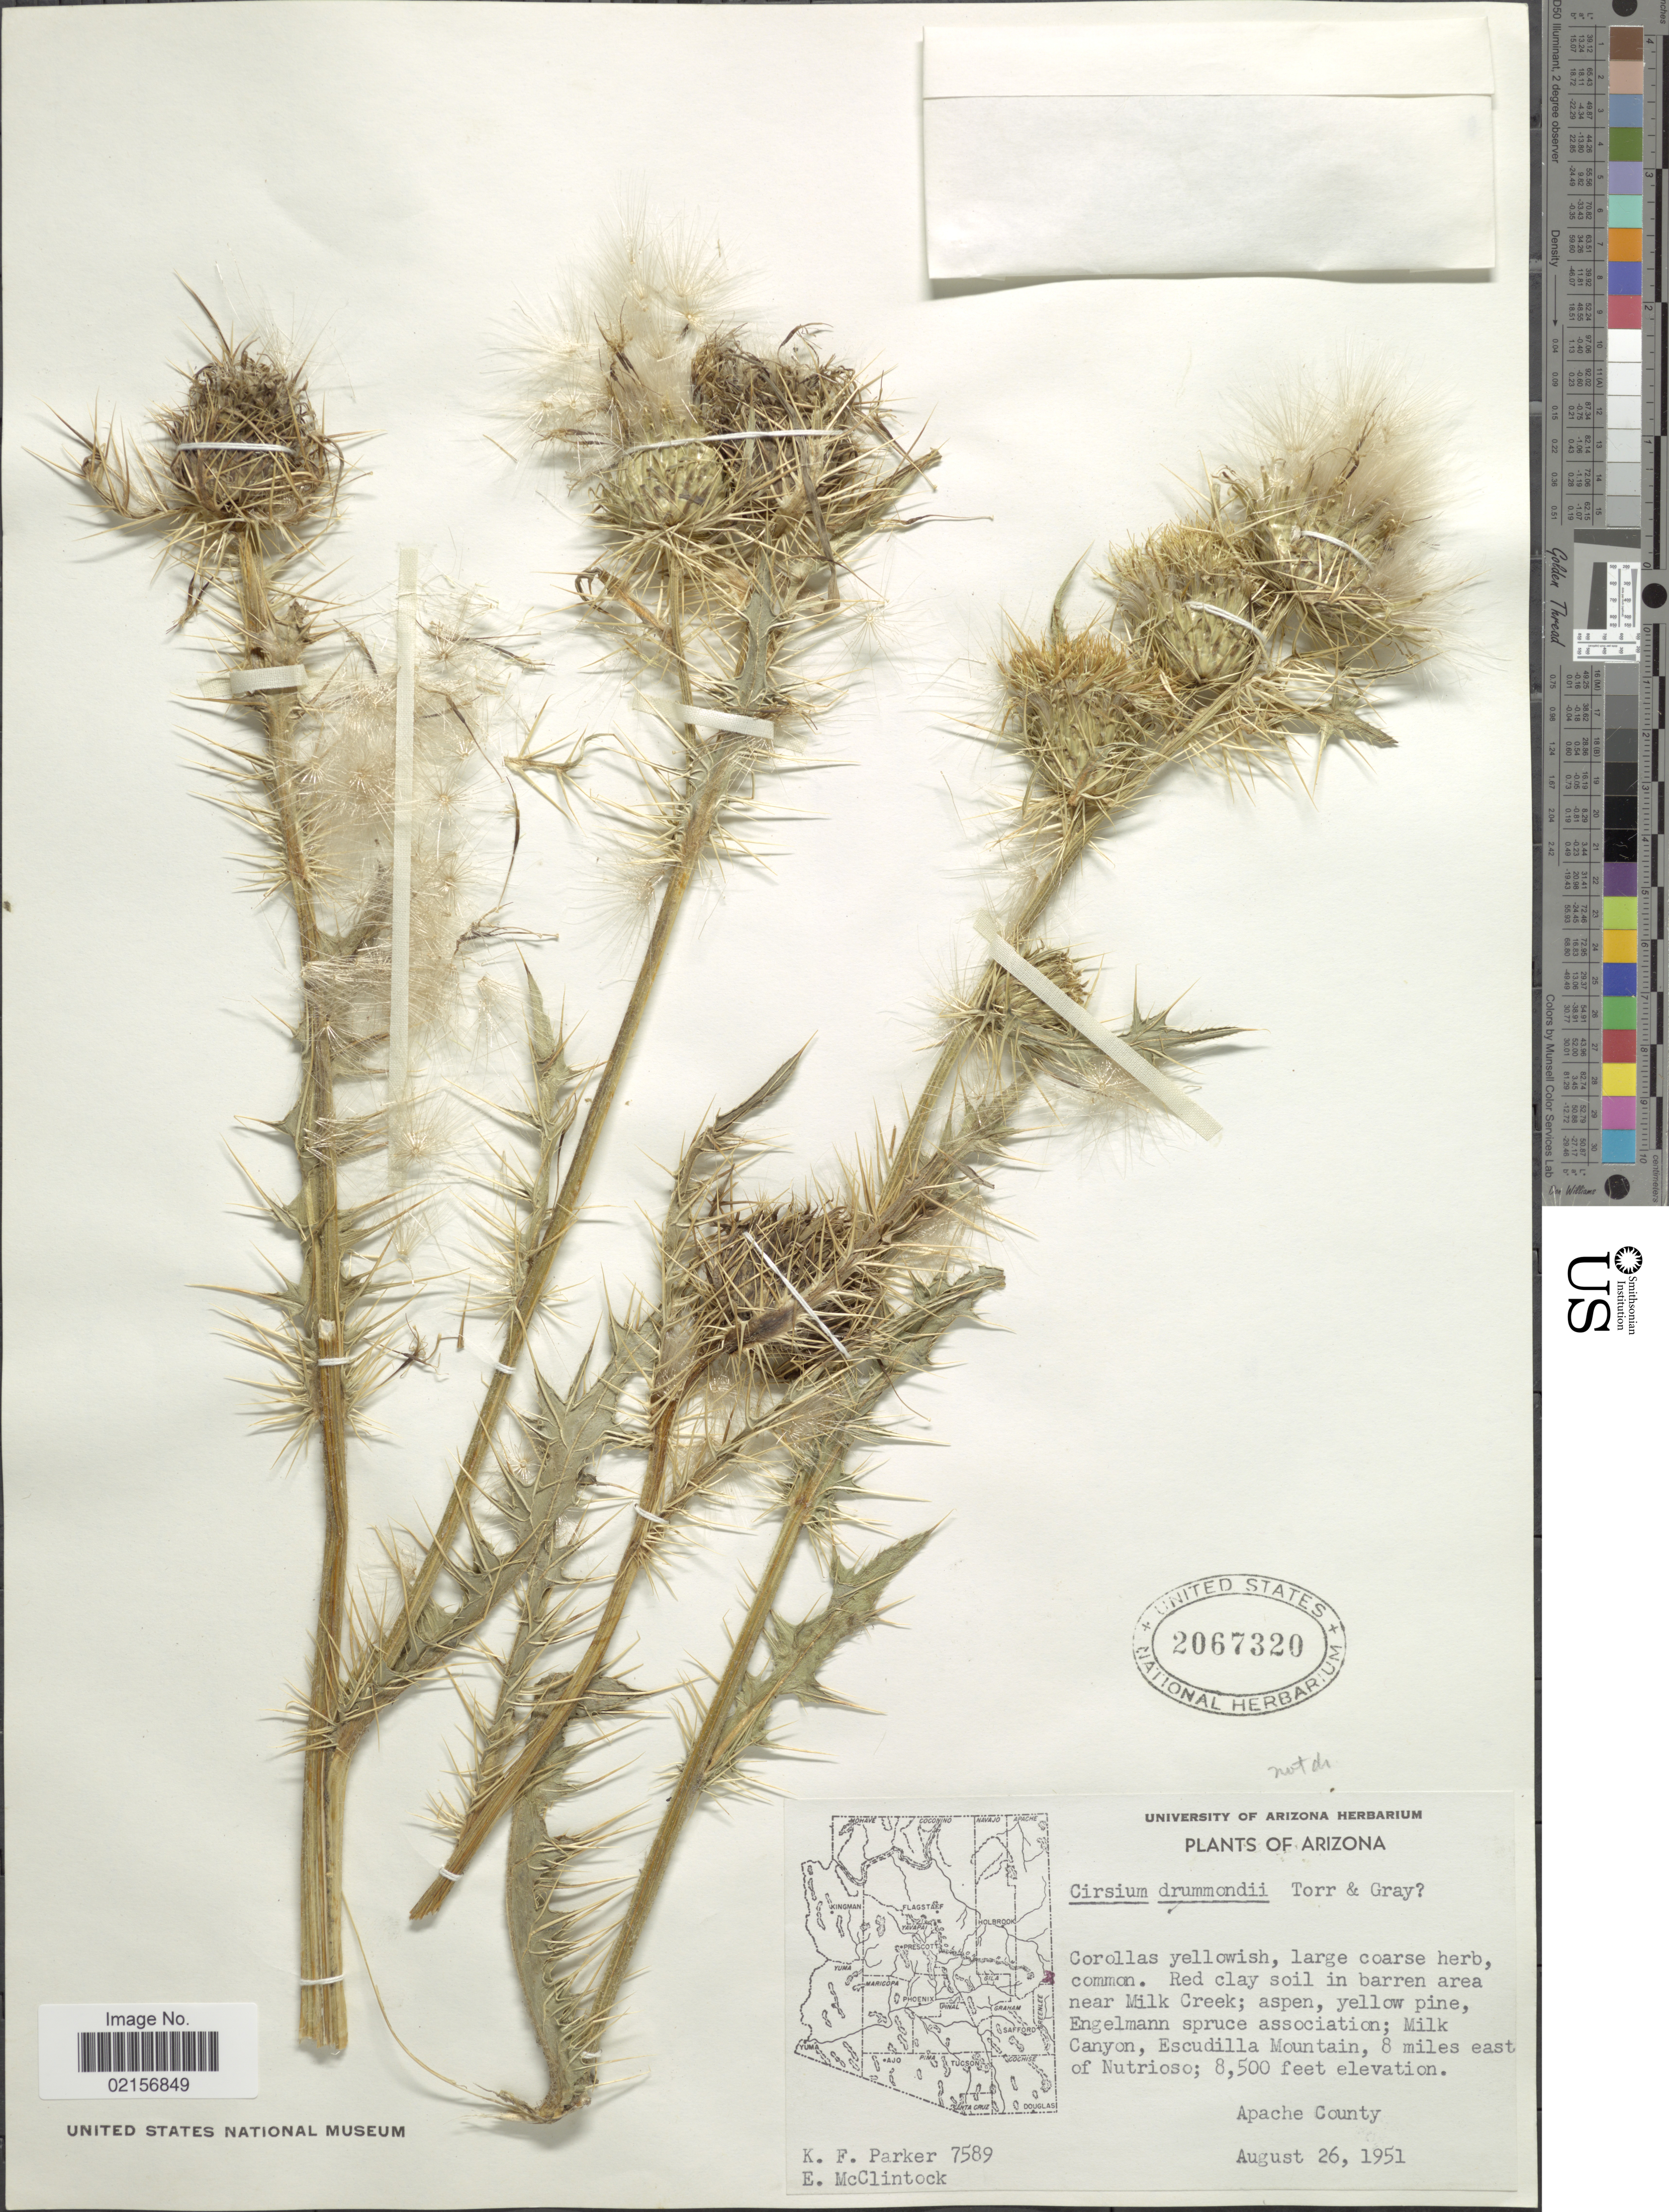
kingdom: Plantae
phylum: Tracheophyta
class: Magnoliopsida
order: Asterales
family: Asteraceae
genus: Cirsium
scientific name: Cirsium drummondii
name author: Torr. & A. Gray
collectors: K. F. Parker & E. McClintock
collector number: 7589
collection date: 1951-08-26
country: United States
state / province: Arizona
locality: Red clay soil in barren area near Milk Creek; aspen, yellow pine, Engelmann spruce association; Milk Canyon, Escudilla Mountain, 8 miles east of Nutrioso, Apache County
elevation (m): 2591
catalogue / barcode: US 2067320